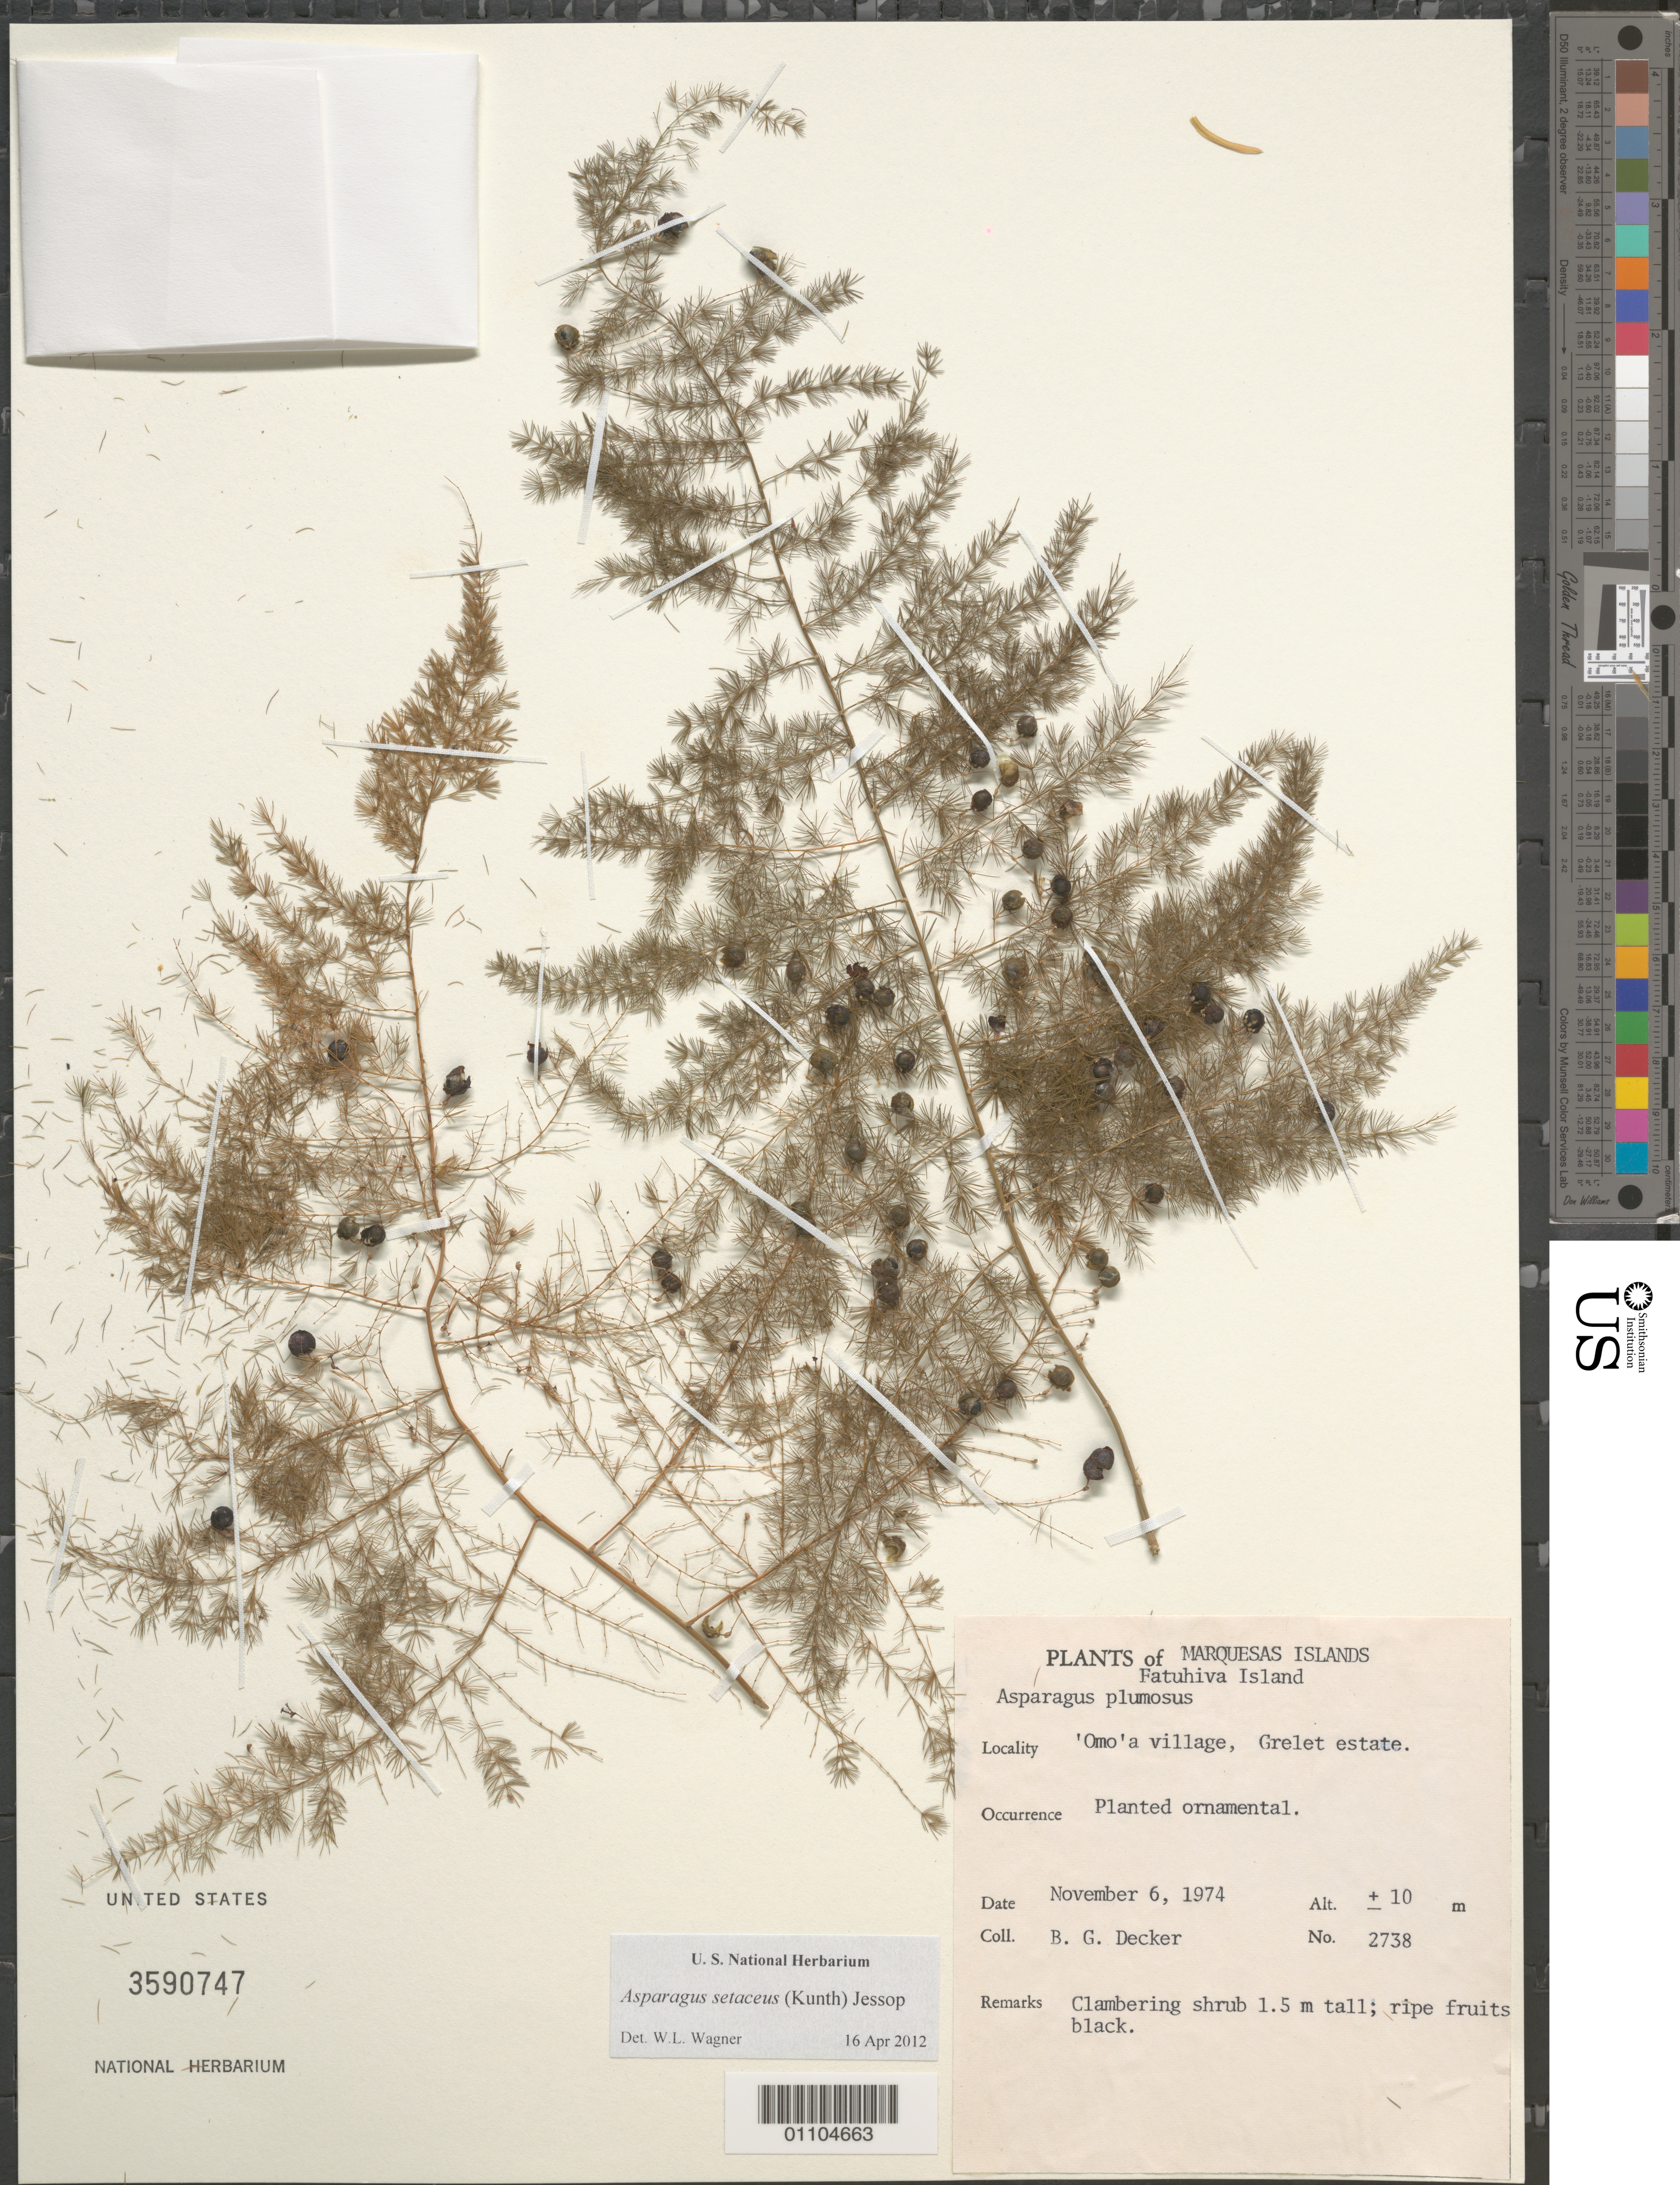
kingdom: Plantae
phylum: Tracheophyta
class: Liliopsida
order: Asparagales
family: Asparagaceae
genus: Asparagus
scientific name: Asparagus setaceus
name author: (Kunth) Jessop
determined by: Wagner, W. L., (BOT), Smithsonian Institution - National Museum of Natural History (UNITED STATES)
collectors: B. G. Decker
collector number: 2738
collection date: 1974-11-06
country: French Polynesia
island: Fatu Hiva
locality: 'Omo'a village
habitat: Planted ornamental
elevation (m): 10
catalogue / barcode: US 3590747